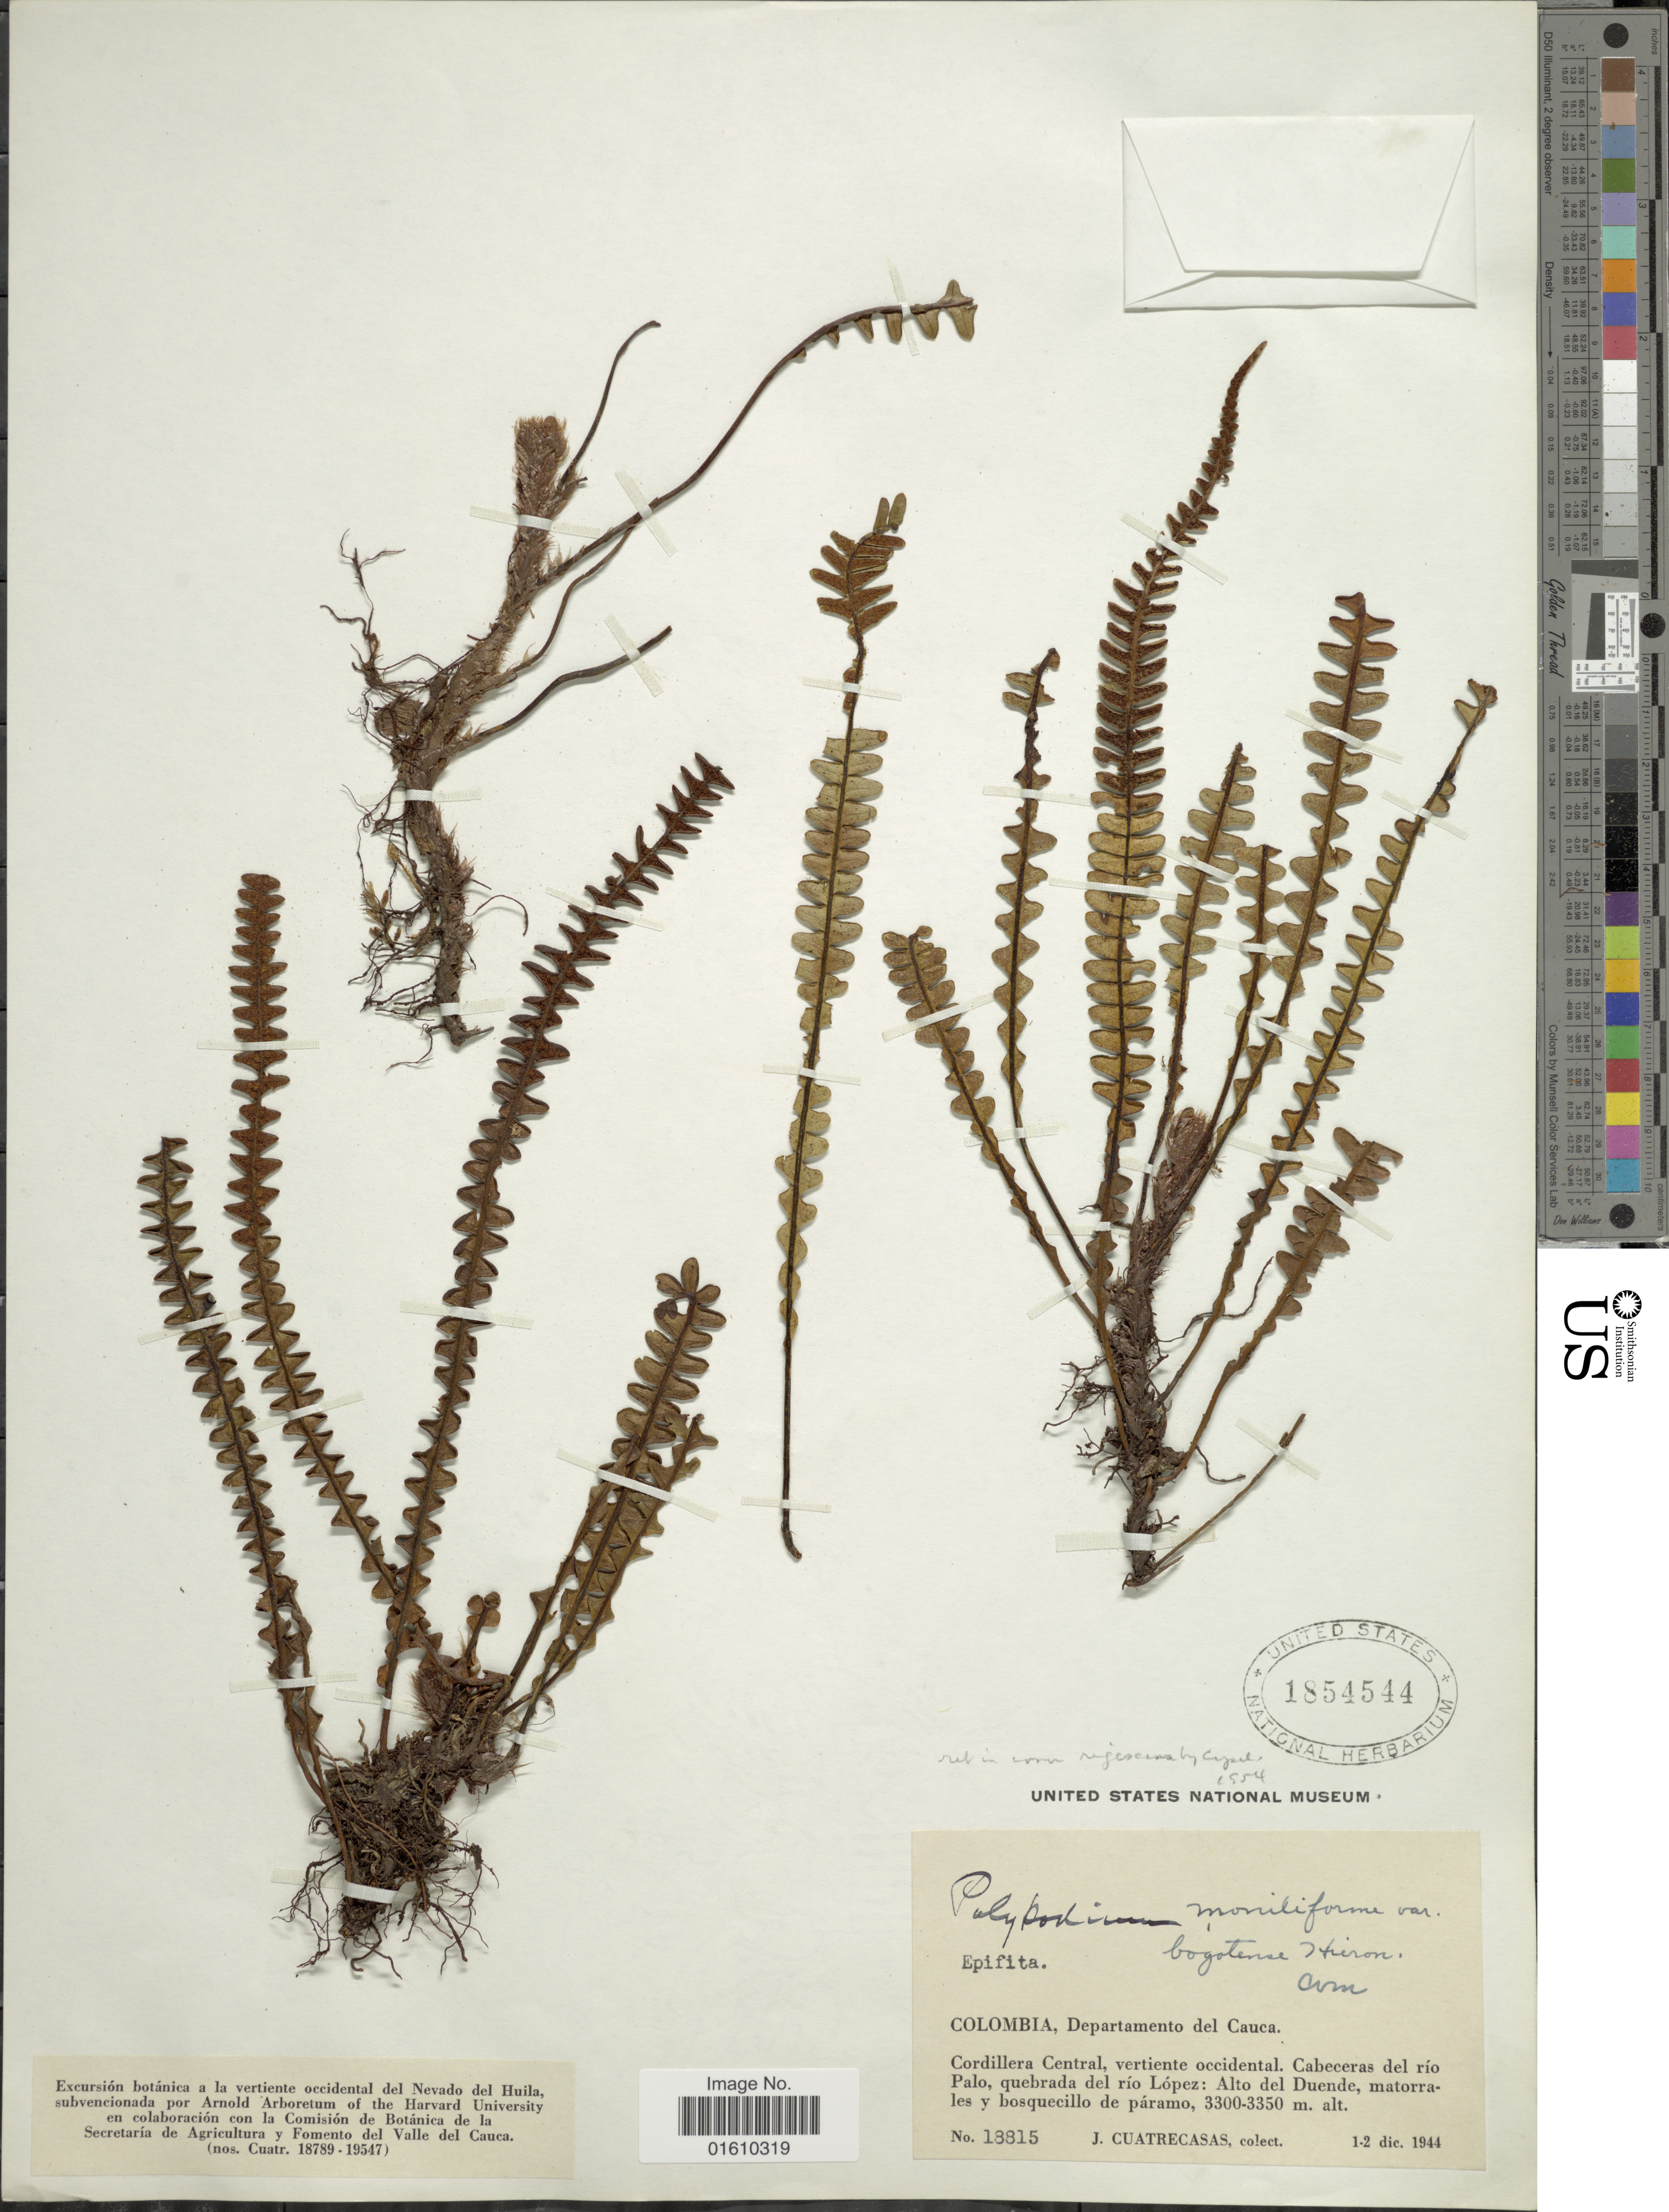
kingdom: Plantae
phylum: Tracheophyta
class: Polypodiopsida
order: Polypodiales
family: Polypodiaceae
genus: Melpomene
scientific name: Melpomene sp.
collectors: J. Cuatrecasas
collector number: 18815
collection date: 1944-12-01/1944-12-02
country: Colombia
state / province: Valle del Cauca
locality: Departamento del Cauca, Cordillera Central, vertiente occidental, Cabeceras del río Palo, quebrada del río López: Alto del Duende, matorrales y bosquecillo de páramo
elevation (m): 3300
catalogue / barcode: US 1854544